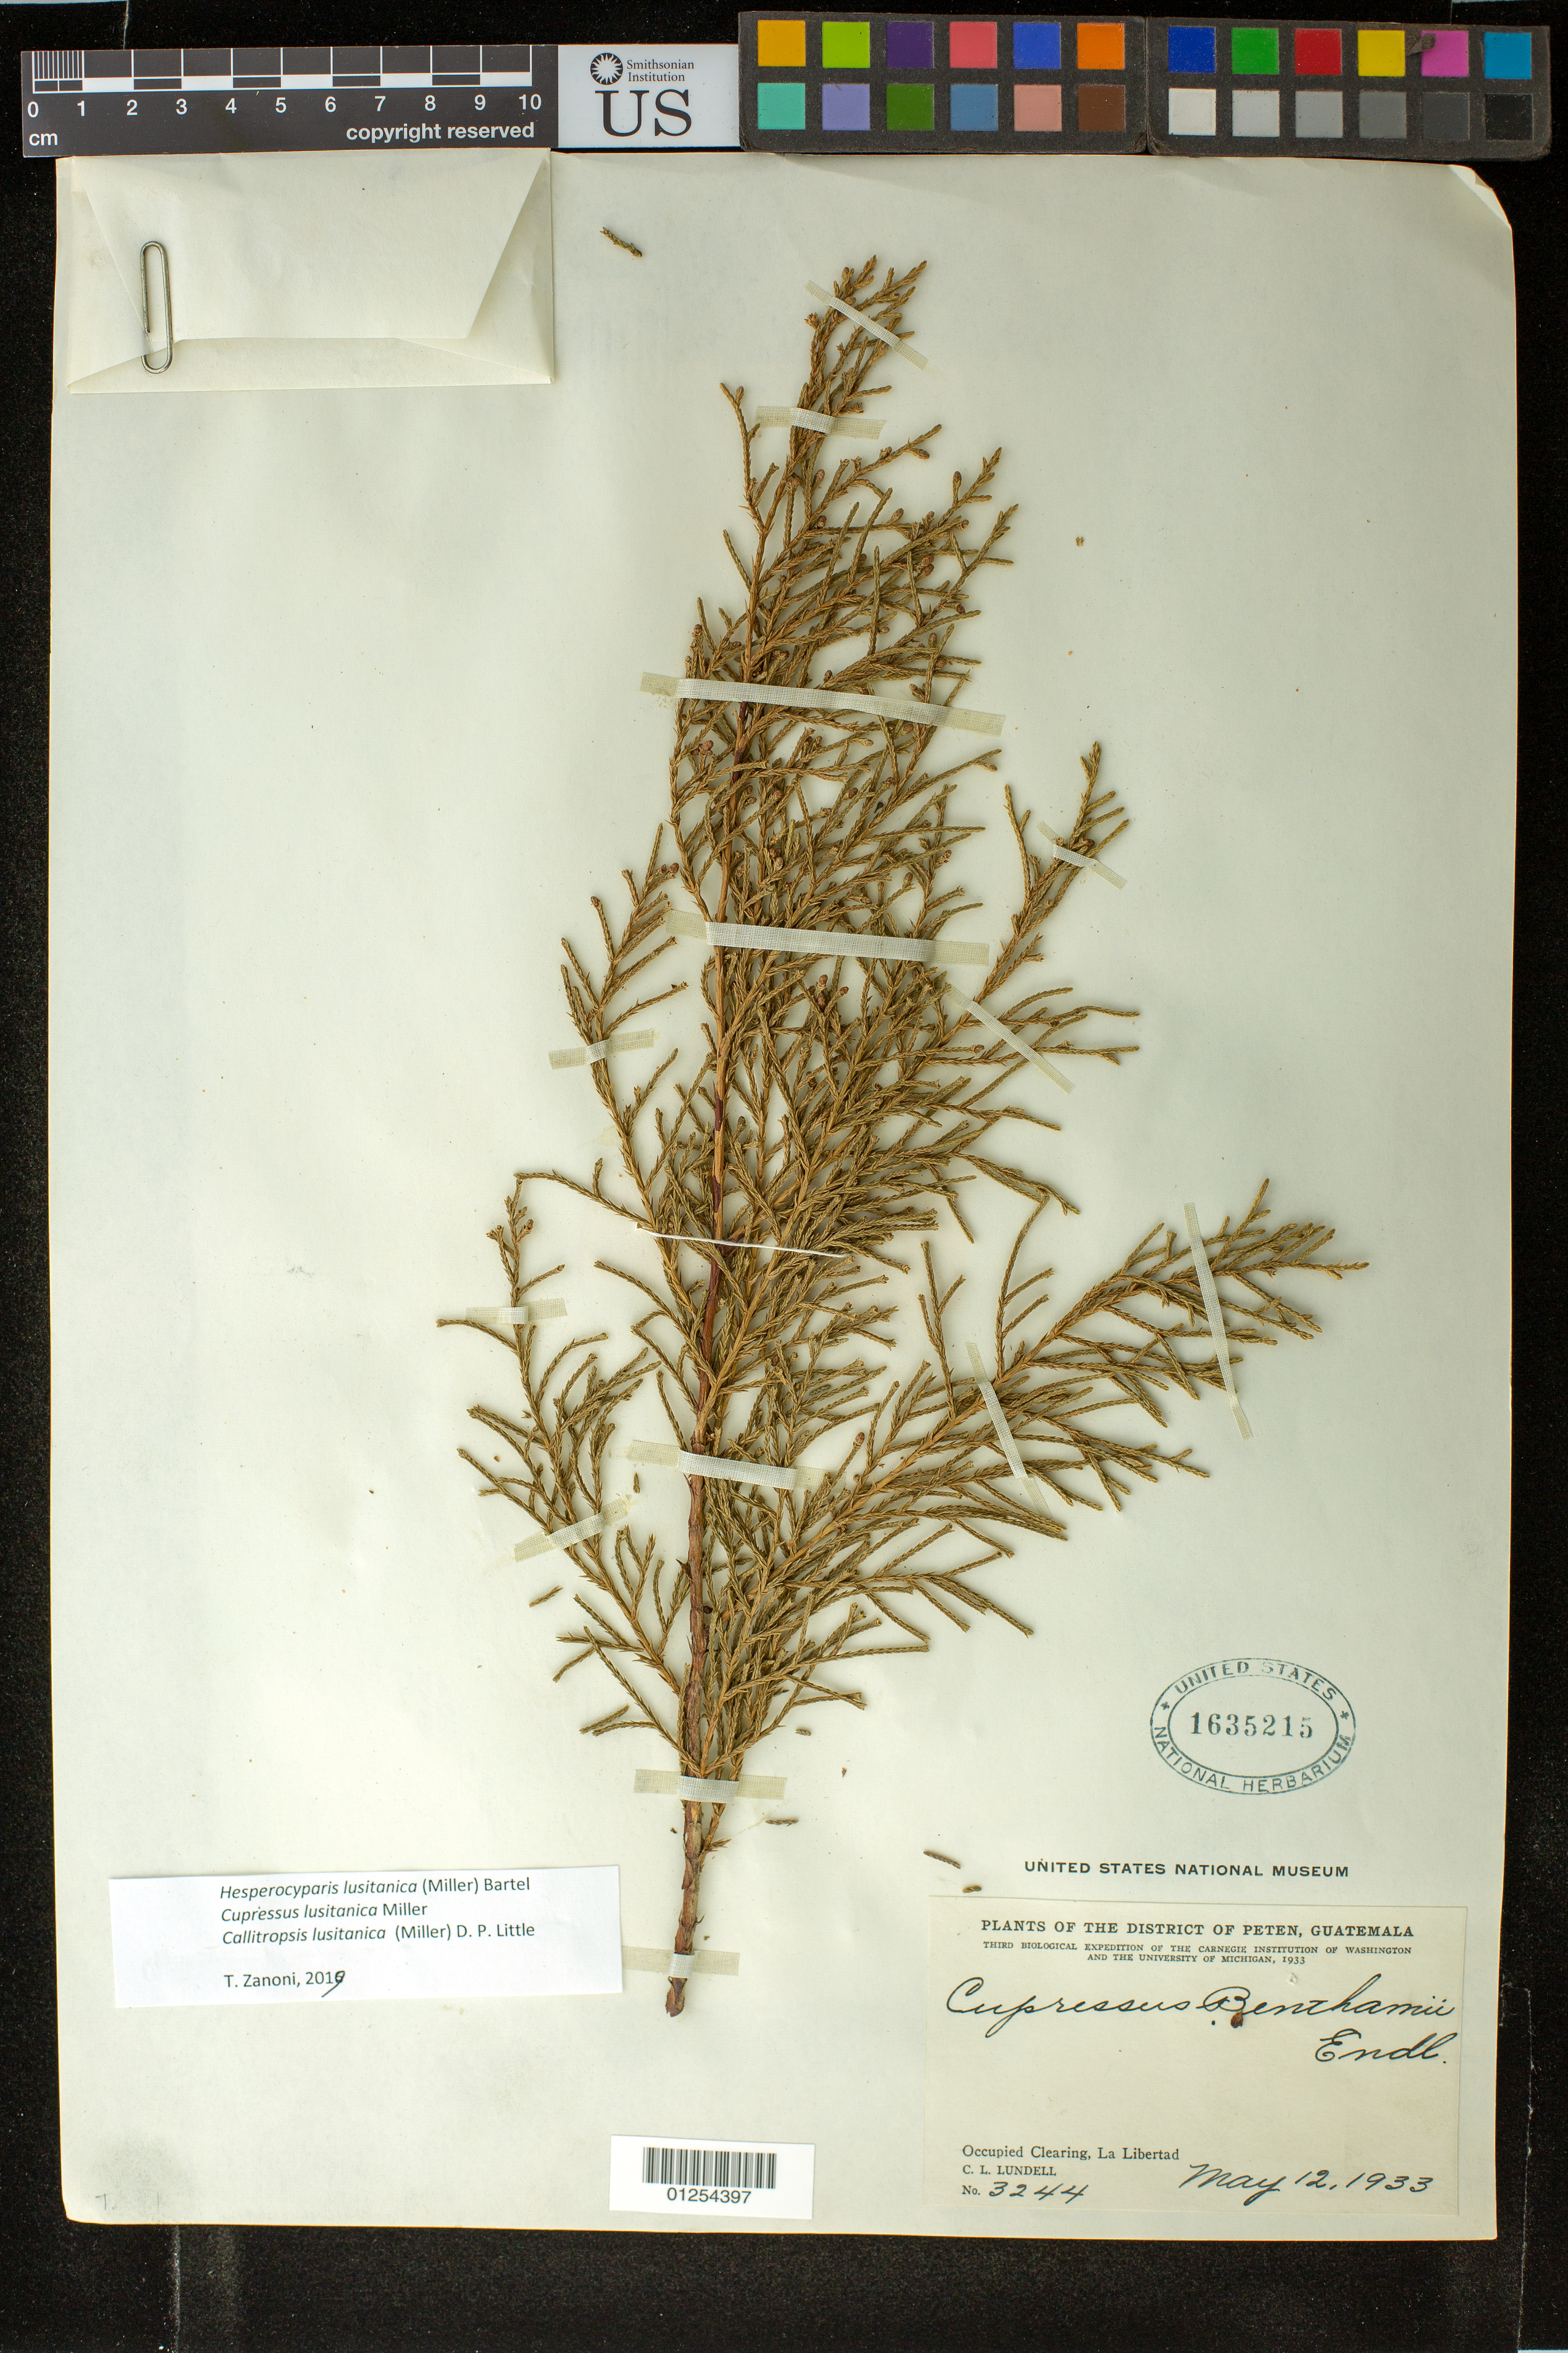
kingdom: Plantae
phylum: Tracheophyta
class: Pinopsida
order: Pinales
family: Cupressaceae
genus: Hesperocyparis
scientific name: Hesperocyparis lusitanica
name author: (Miller) Bartel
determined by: Zanoni, T. A., (NY), New York Botanical Garden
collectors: C. L. Lundell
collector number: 3244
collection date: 1933-05-12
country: Guatemala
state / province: El Petén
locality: Occupied Clearing, La Libertad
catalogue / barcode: US 1635215